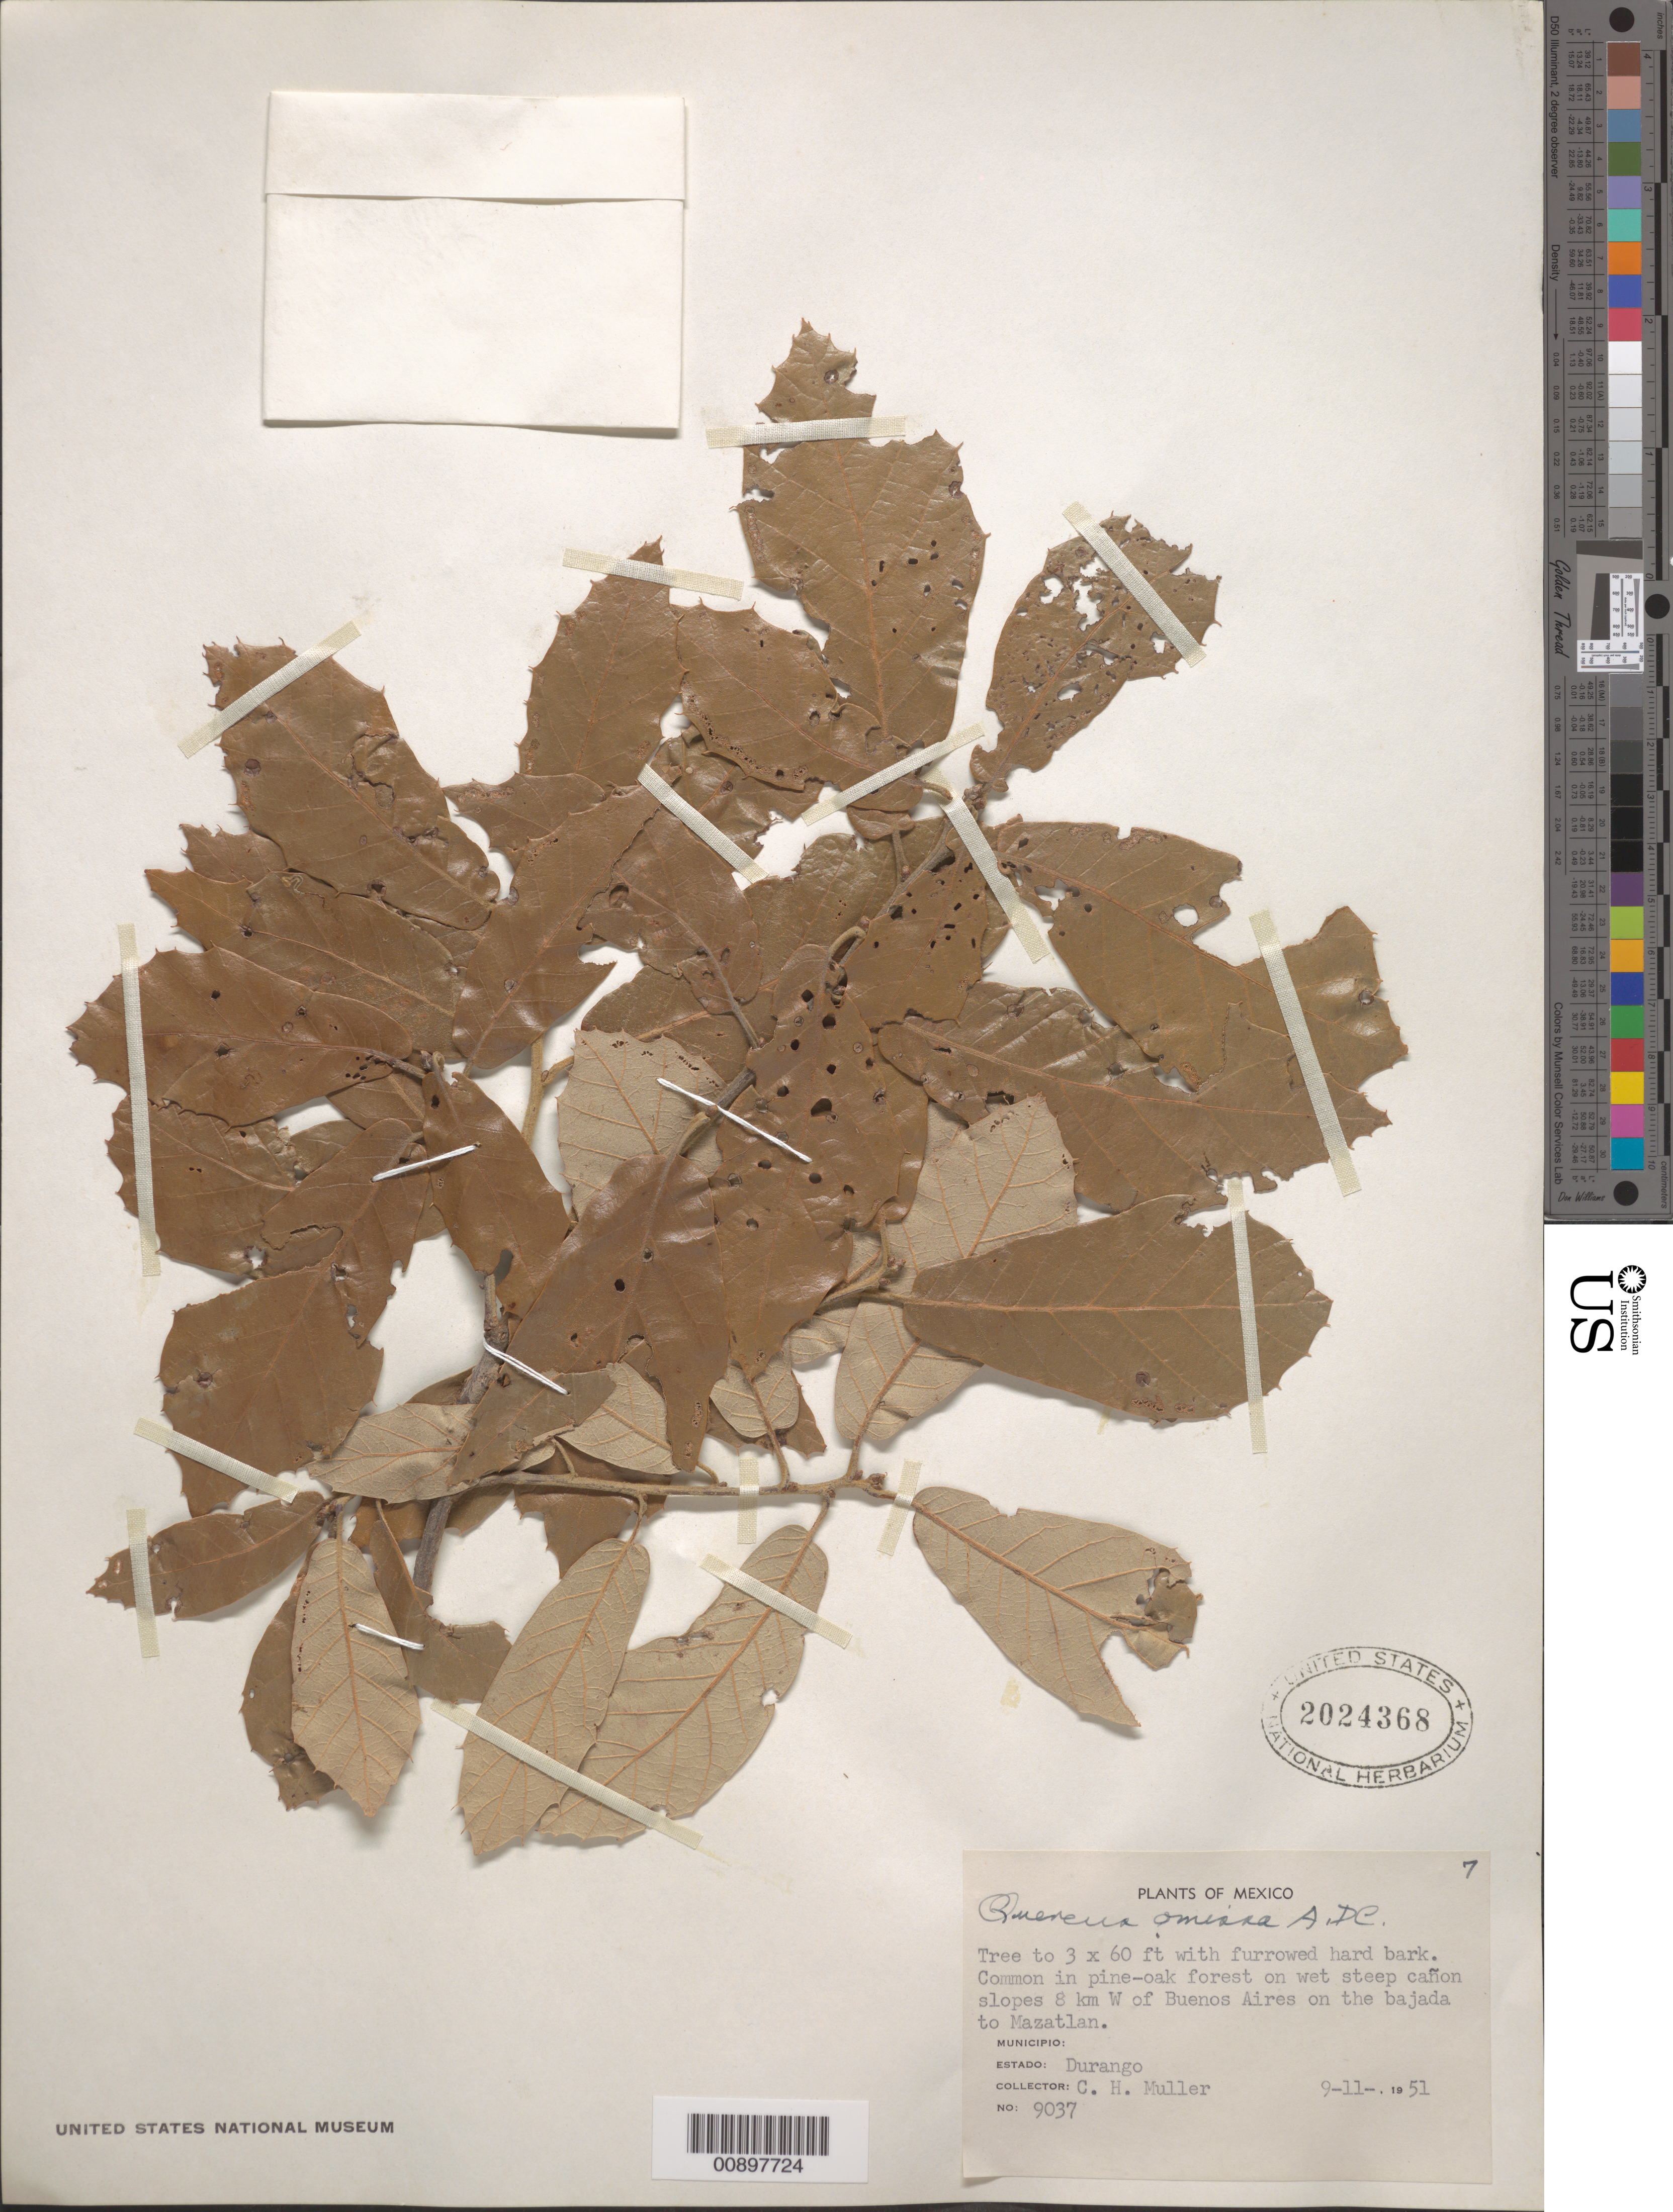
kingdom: Plantae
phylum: Tracheophyta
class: Magnoliopsida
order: Fagales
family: Fagaceae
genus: Quercus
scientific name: Quercus omissa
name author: A. DC.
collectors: C. H. Muller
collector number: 9037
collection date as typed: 11 Sep 1951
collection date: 1951-09-11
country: Mexico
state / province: Durango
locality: Cañon slopes 8 km W of Buenos Aires on the bajada to Mazatlan.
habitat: Common in pine-oak forest on wet steep cañon slopes.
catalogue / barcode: US 2024368